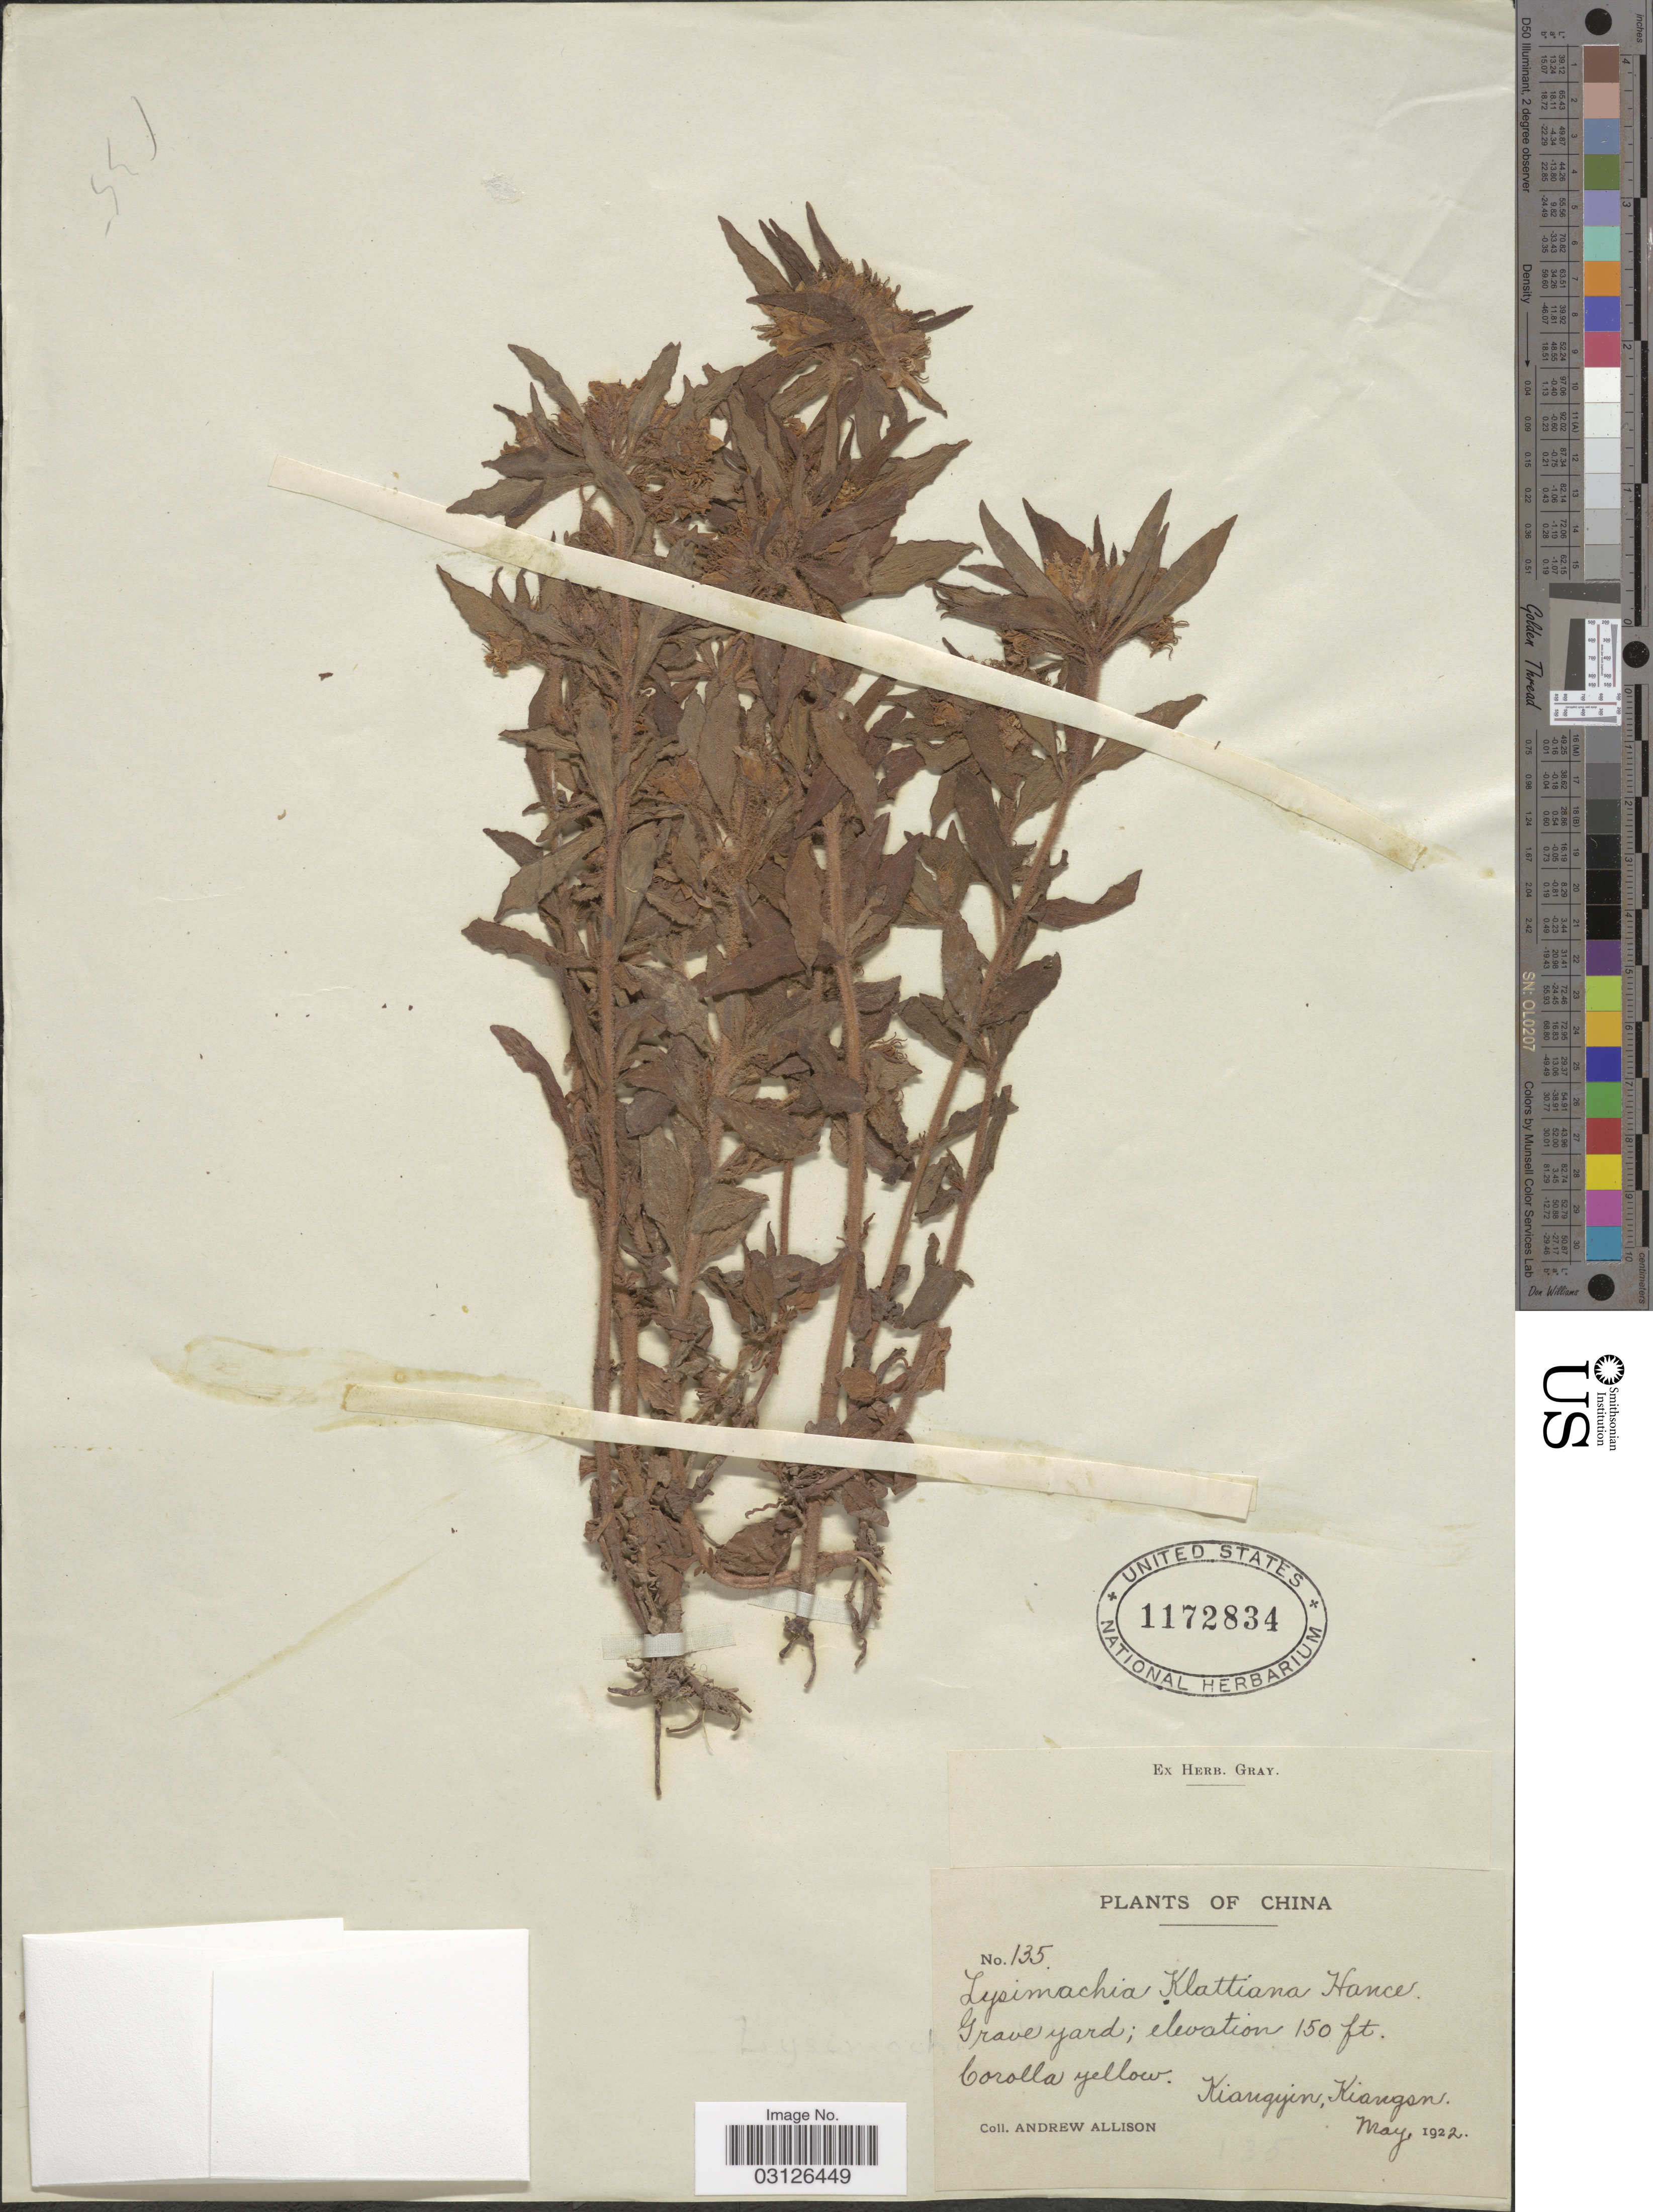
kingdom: Plantae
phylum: Tracheophyta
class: Magnoliopsida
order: Ericales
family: Primulaceae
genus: Lysimachia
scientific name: Lysimachia klattiana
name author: Hance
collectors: A. Allison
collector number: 135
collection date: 1922-05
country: China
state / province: Jiangsu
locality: Kiangyin, Kiangsu.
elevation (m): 46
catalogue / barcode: US 1172834